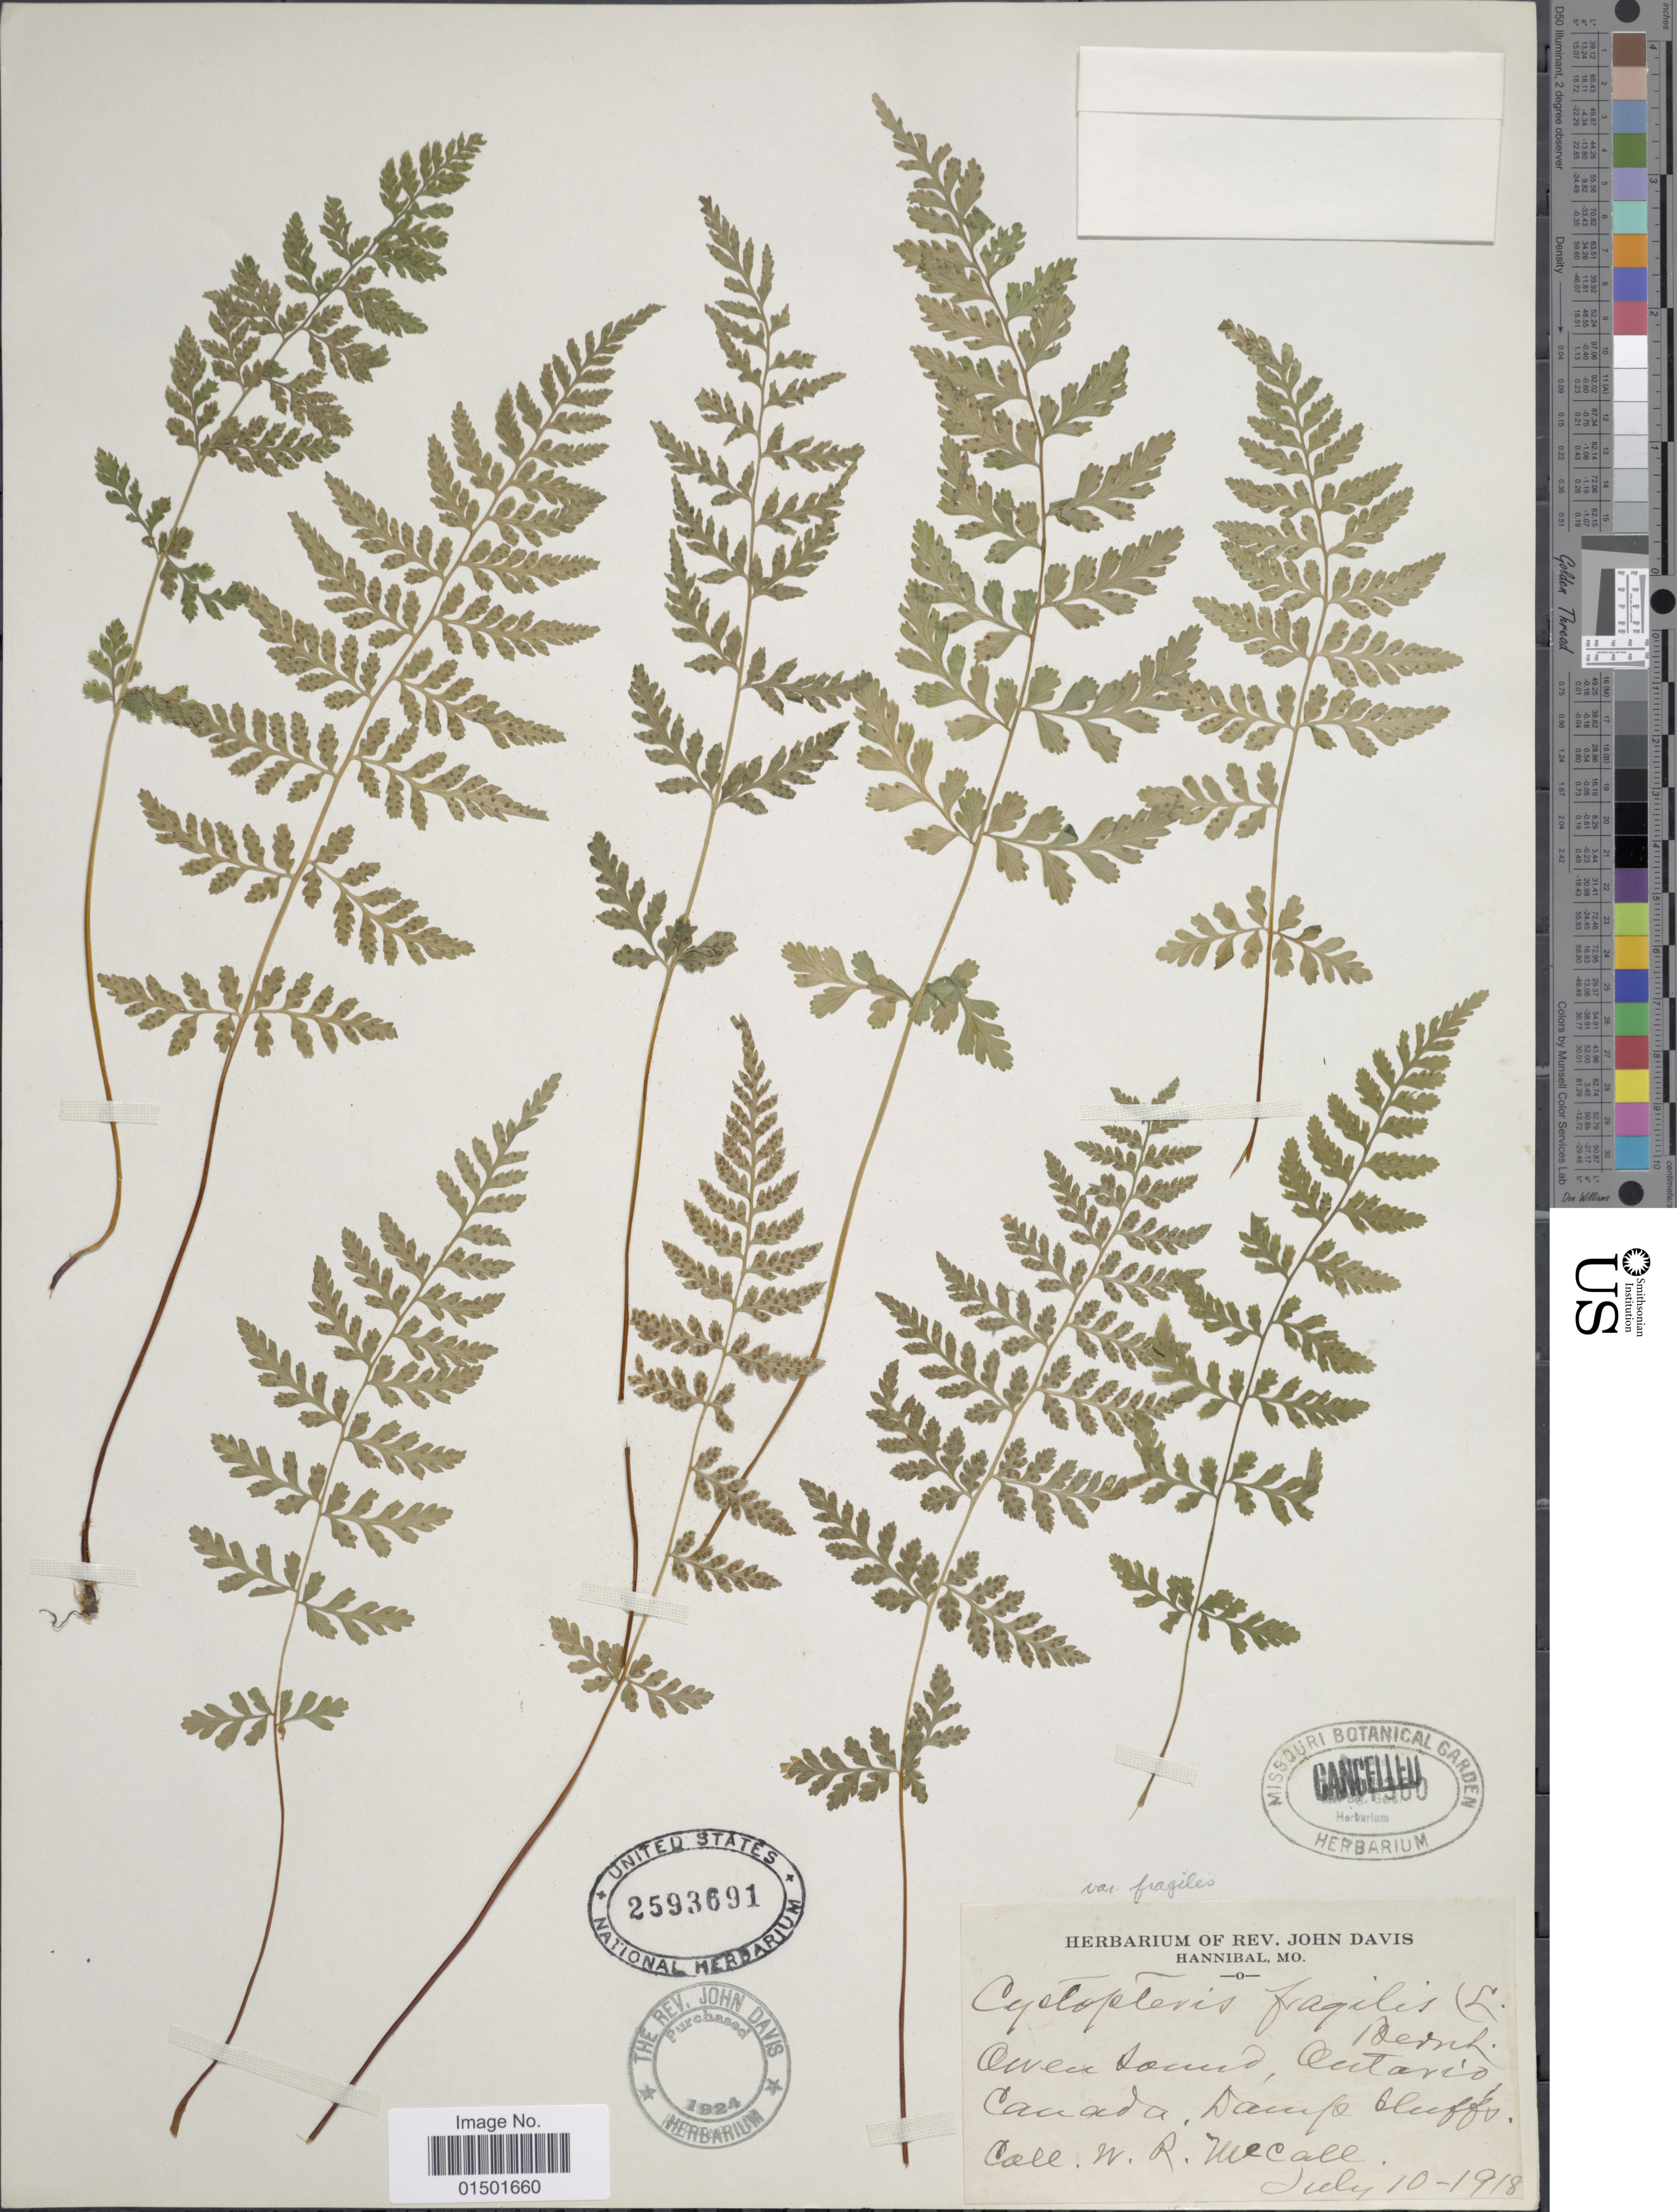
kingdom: Plantae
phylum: Tracheophyta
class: Polypodiopsida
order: Polypodiales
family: Cystopteridaceae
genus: Cystopteris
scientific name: Cystopteris fragilis var. fragilis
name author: (L.) Bernh.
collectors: W. McCall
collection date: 1918-07-10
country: Canada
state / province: Ontario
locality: Owen Sound. Damp bluffs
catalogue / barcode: US 2593691